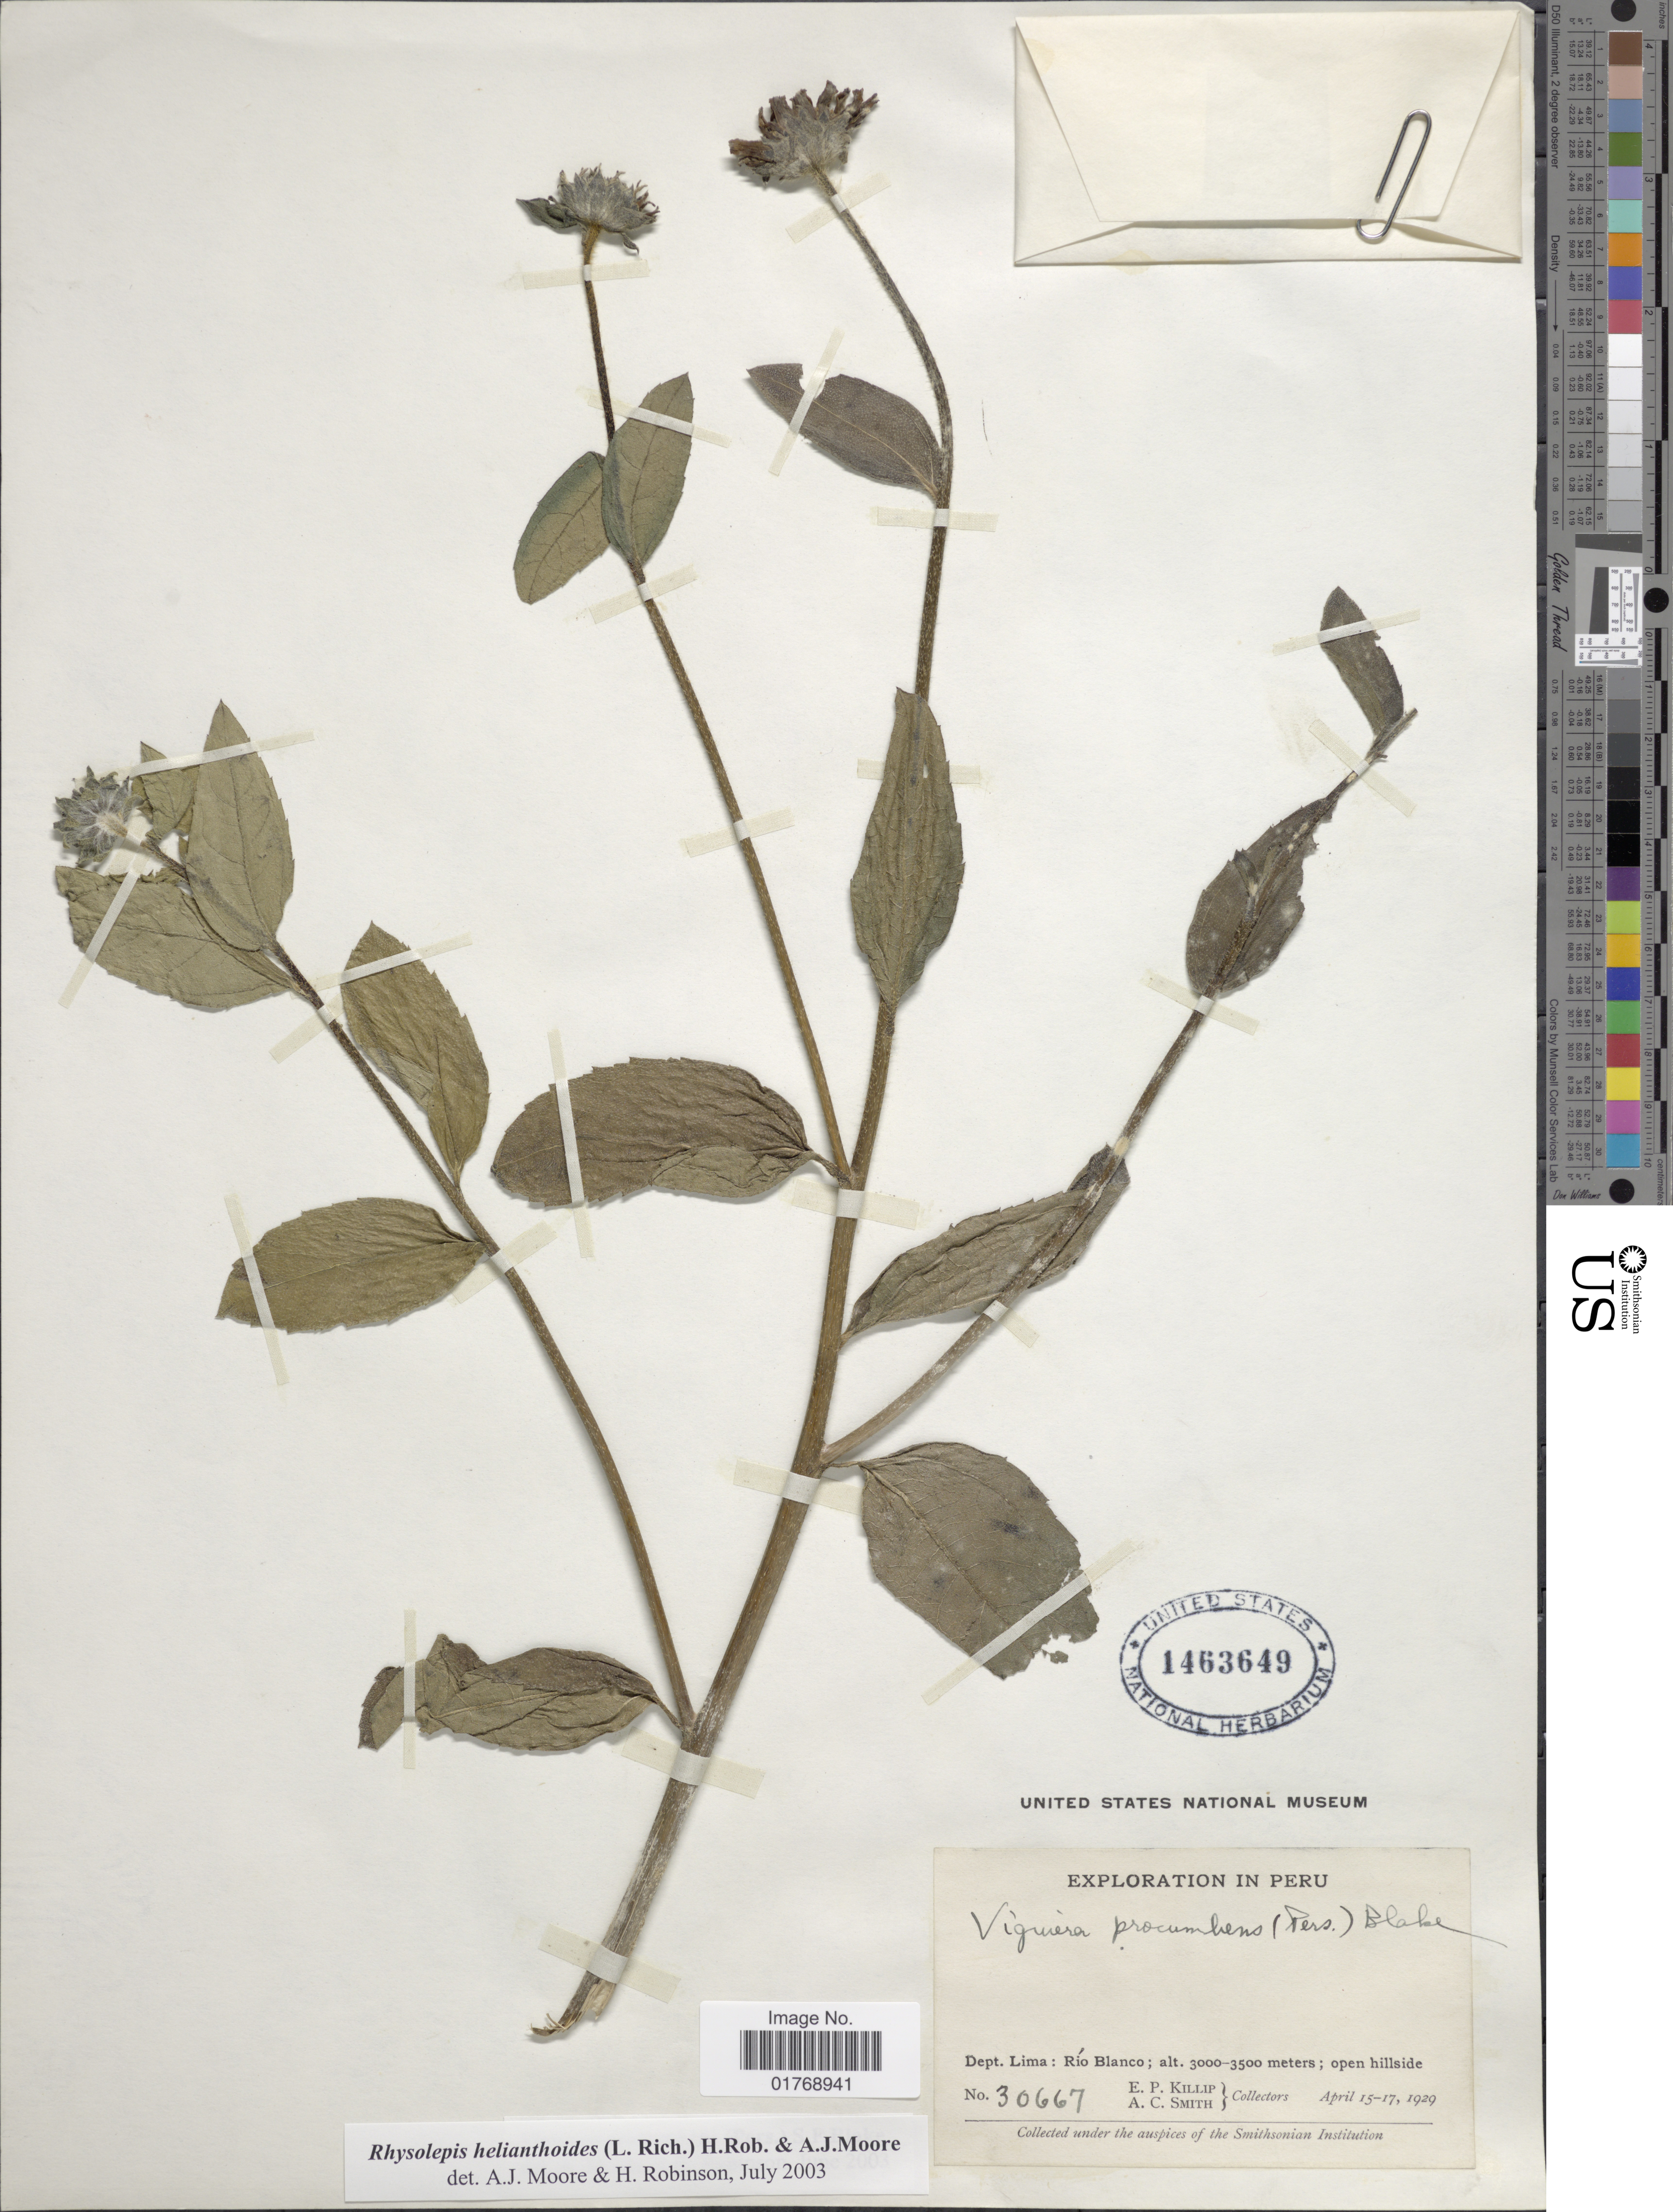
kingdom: Plantae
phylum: Tracheophyta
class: Magnoliopsida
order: Asterales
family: Asteraceae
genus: Viguiera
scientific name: Viguiera procumbens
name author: (Pers.) S.F. Blake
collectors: E. P. Killip & A. C. Smith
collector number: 30667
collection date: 1929-04-15/1929-04-17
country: Peru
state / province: Lima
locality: Dept. Lima: Río Blanco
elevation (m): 3000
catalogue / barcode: US 1463649